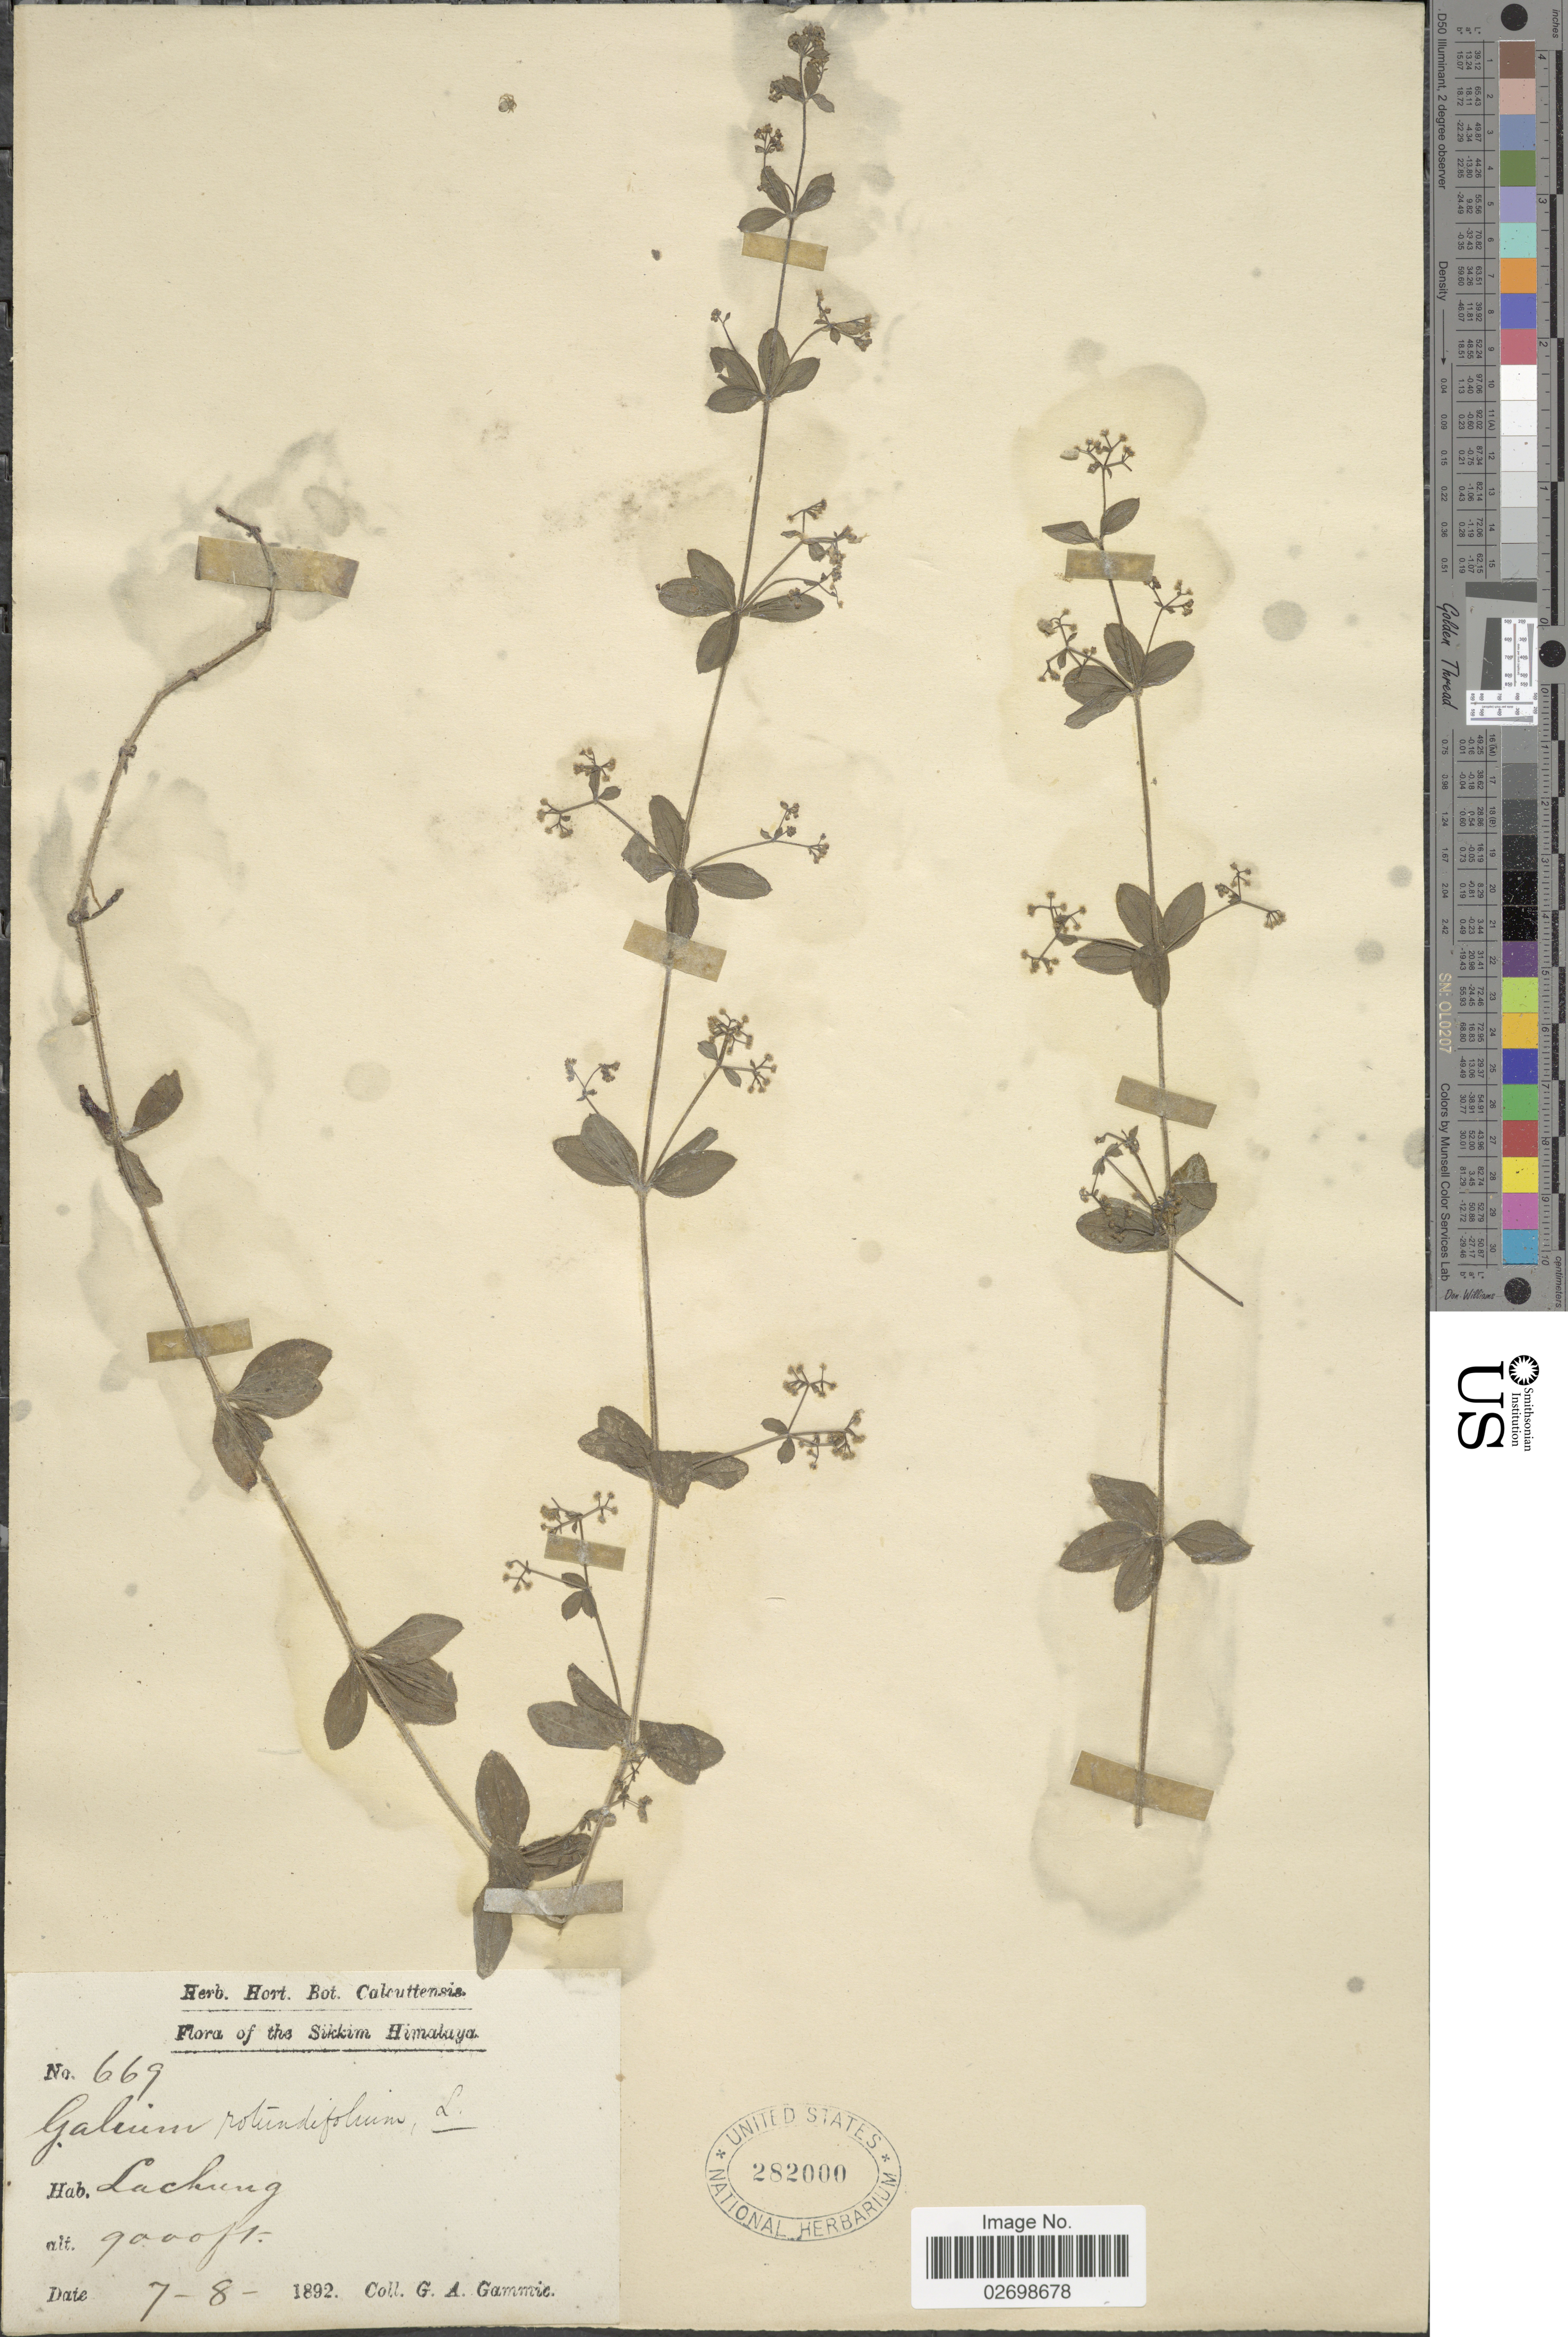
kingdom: Plantae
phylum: Tracheophyta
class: Magnoliopsida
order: Gentianales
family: Rubiaceae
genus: Galium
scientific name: Galium rotundifolium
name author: L.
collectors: G. Gammie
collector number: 669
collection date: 1892-08-07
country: India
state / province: Sikkim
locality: The Sikkim Himalaya, Lachung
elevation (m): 2743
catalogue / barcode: US 282000